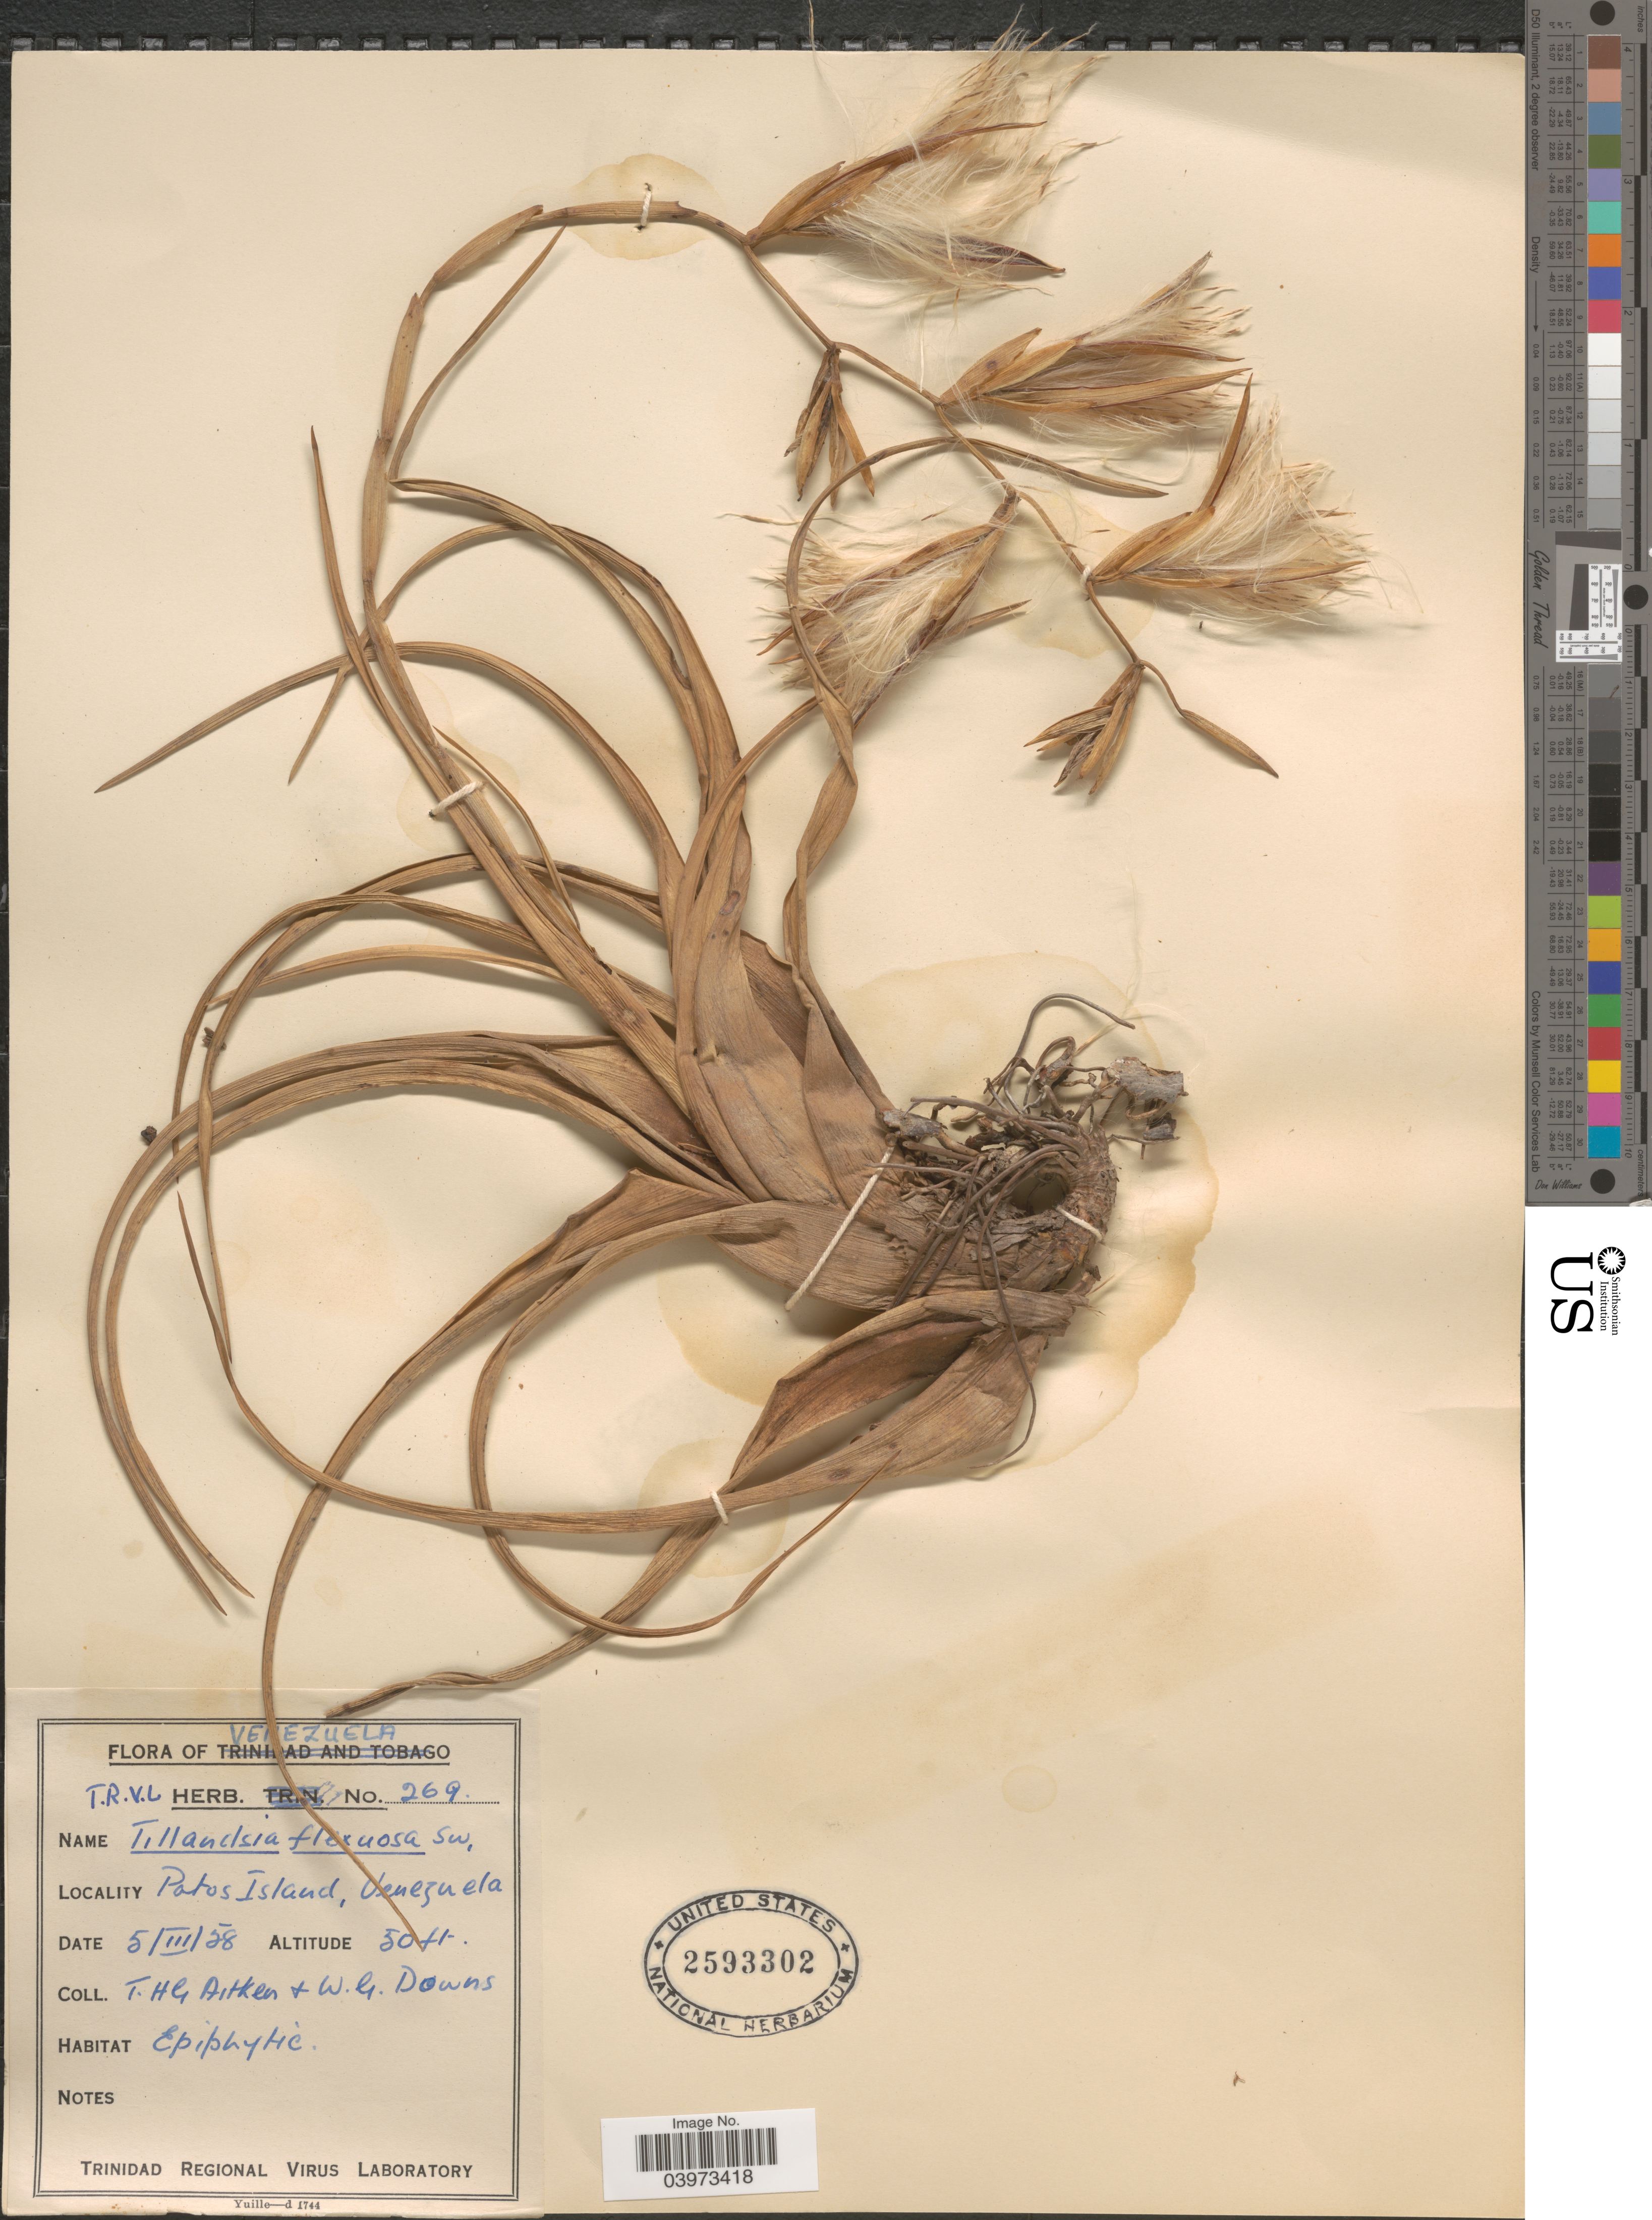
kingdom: Plantae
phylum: Tracheophyta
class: Liliopsida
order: Poales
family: Bromeliaceae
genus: Tillandsia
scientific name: Tillandsia flexuosa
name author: Sw.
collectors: T. Aitken & W. G. Downs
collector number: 269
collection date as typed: Transcribed d/m/y: 5/3/58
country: Venezuela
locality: Patos Island.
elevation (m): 15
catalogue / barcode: US 2593302